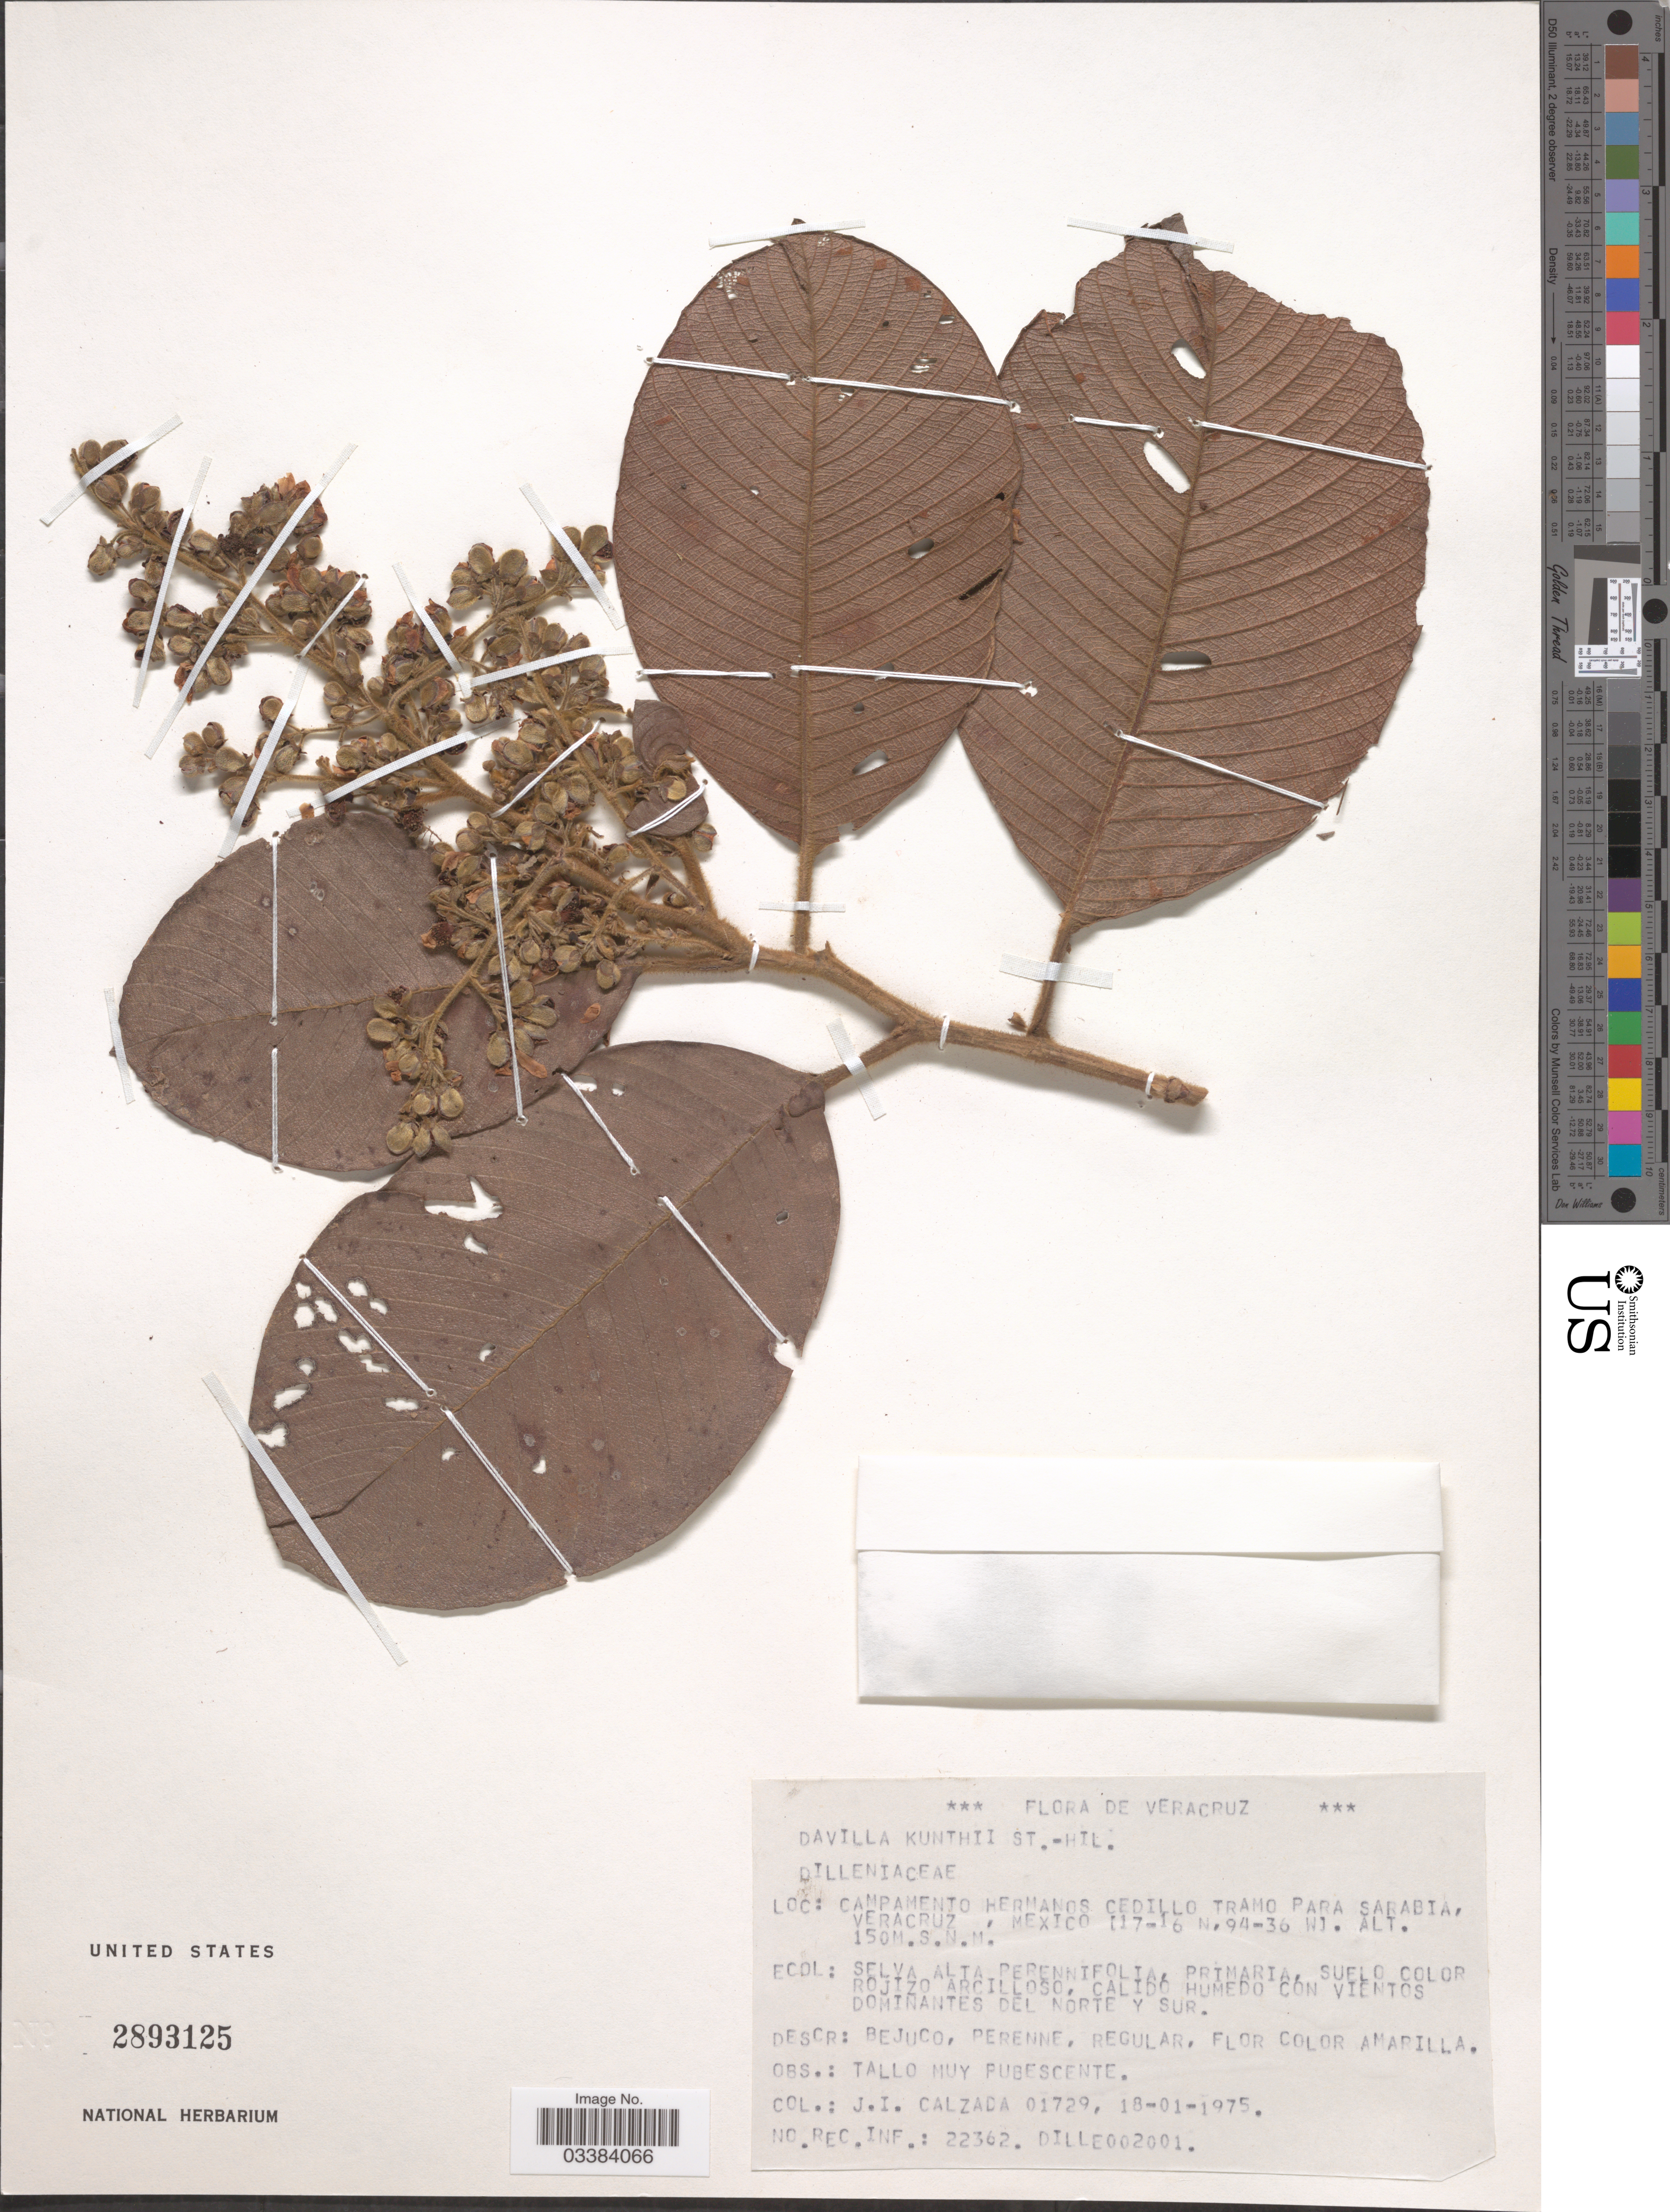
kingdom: Plantae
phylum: Tracheophyta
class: Magnoliopsida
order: Dilleniales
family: Dilleniaceae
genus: Davilla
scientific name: Davilla kunthii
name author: A. St.-Hil.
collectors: J. I. Calzada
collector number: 01729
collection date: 1975-01-18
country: Mexico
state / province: Veracruz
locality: Veracruz. Campamento Hermanos Cedillo Tramo para Sarabia.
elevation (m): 150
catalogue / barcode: US 2893125